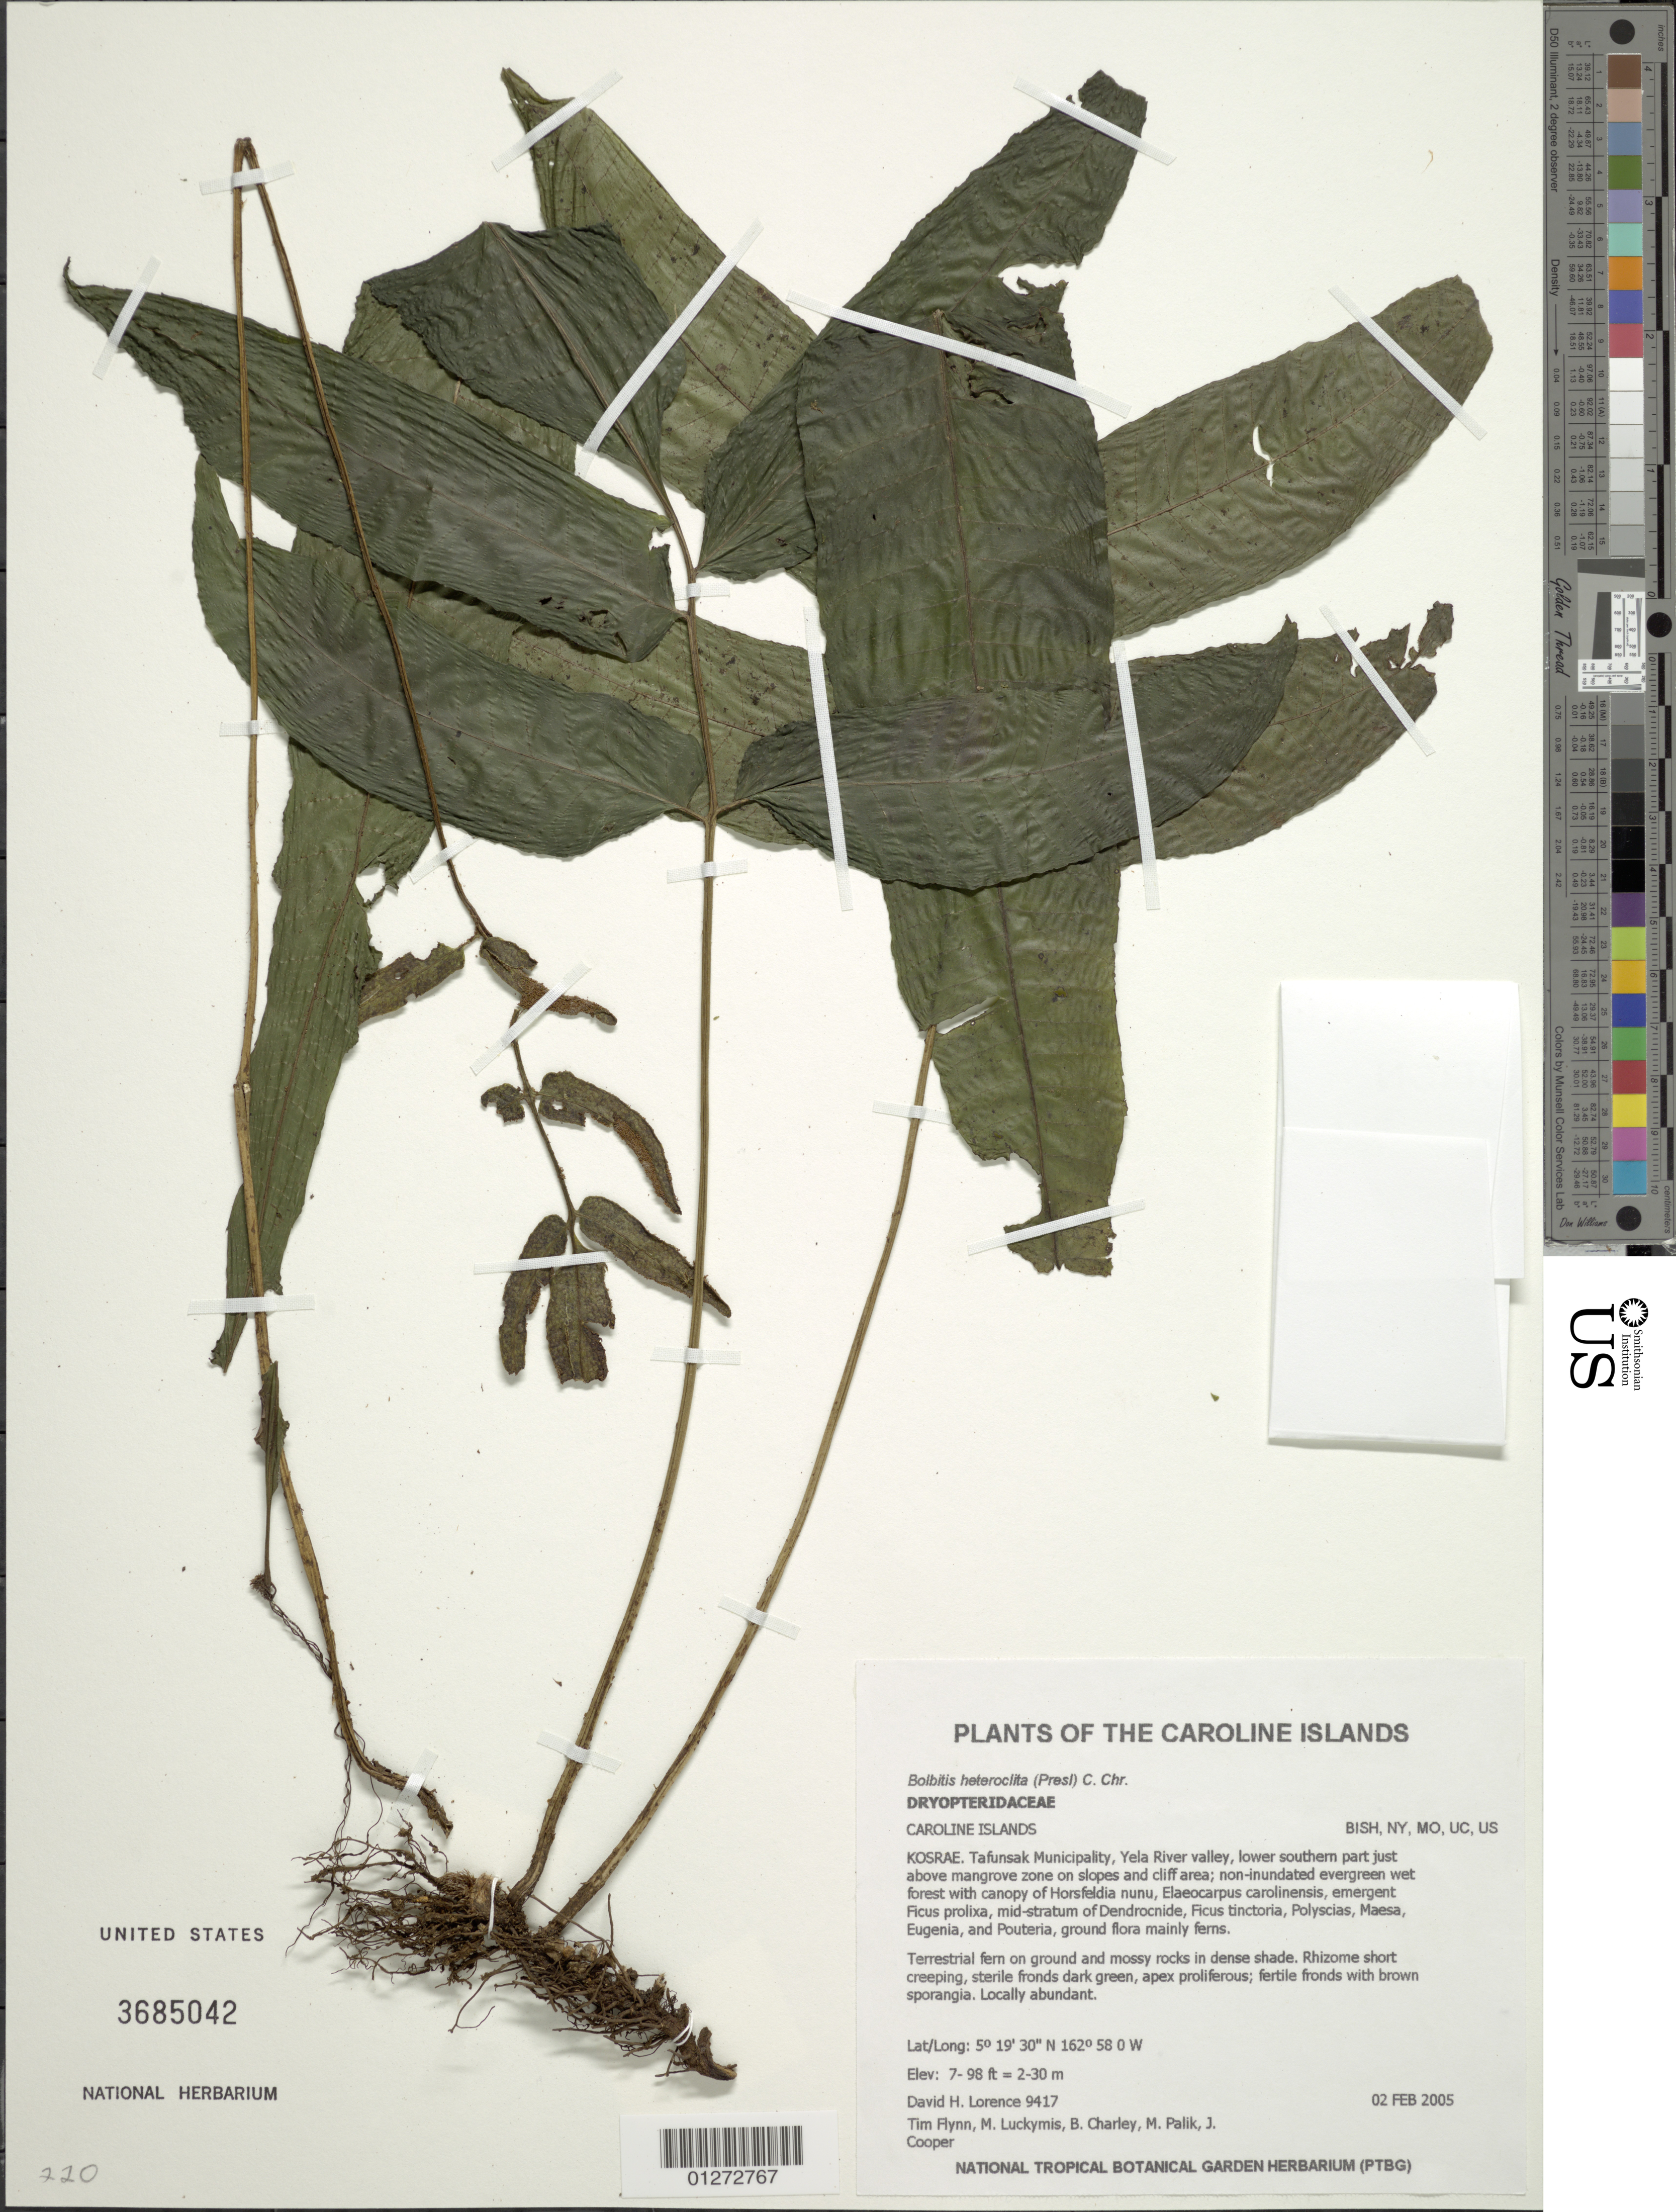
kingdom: Plantae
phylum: Tracheophyta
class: Polypodiopsida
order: Polypodiales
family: Dryopteridaceae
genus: Bolbitis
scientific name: Bolbitis heteroclita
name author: (C. Presl) Ching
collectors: D. Lorence, T. Flynn, M. Luckymis, B. Charley & M. Palik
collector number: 9417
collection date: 2005-02-02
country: Micronesia, Federated States of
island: Kosrae [Kusaie]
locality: Tafunsak Municipality.Yela River valley.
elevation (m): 2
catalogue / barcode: US 3685042